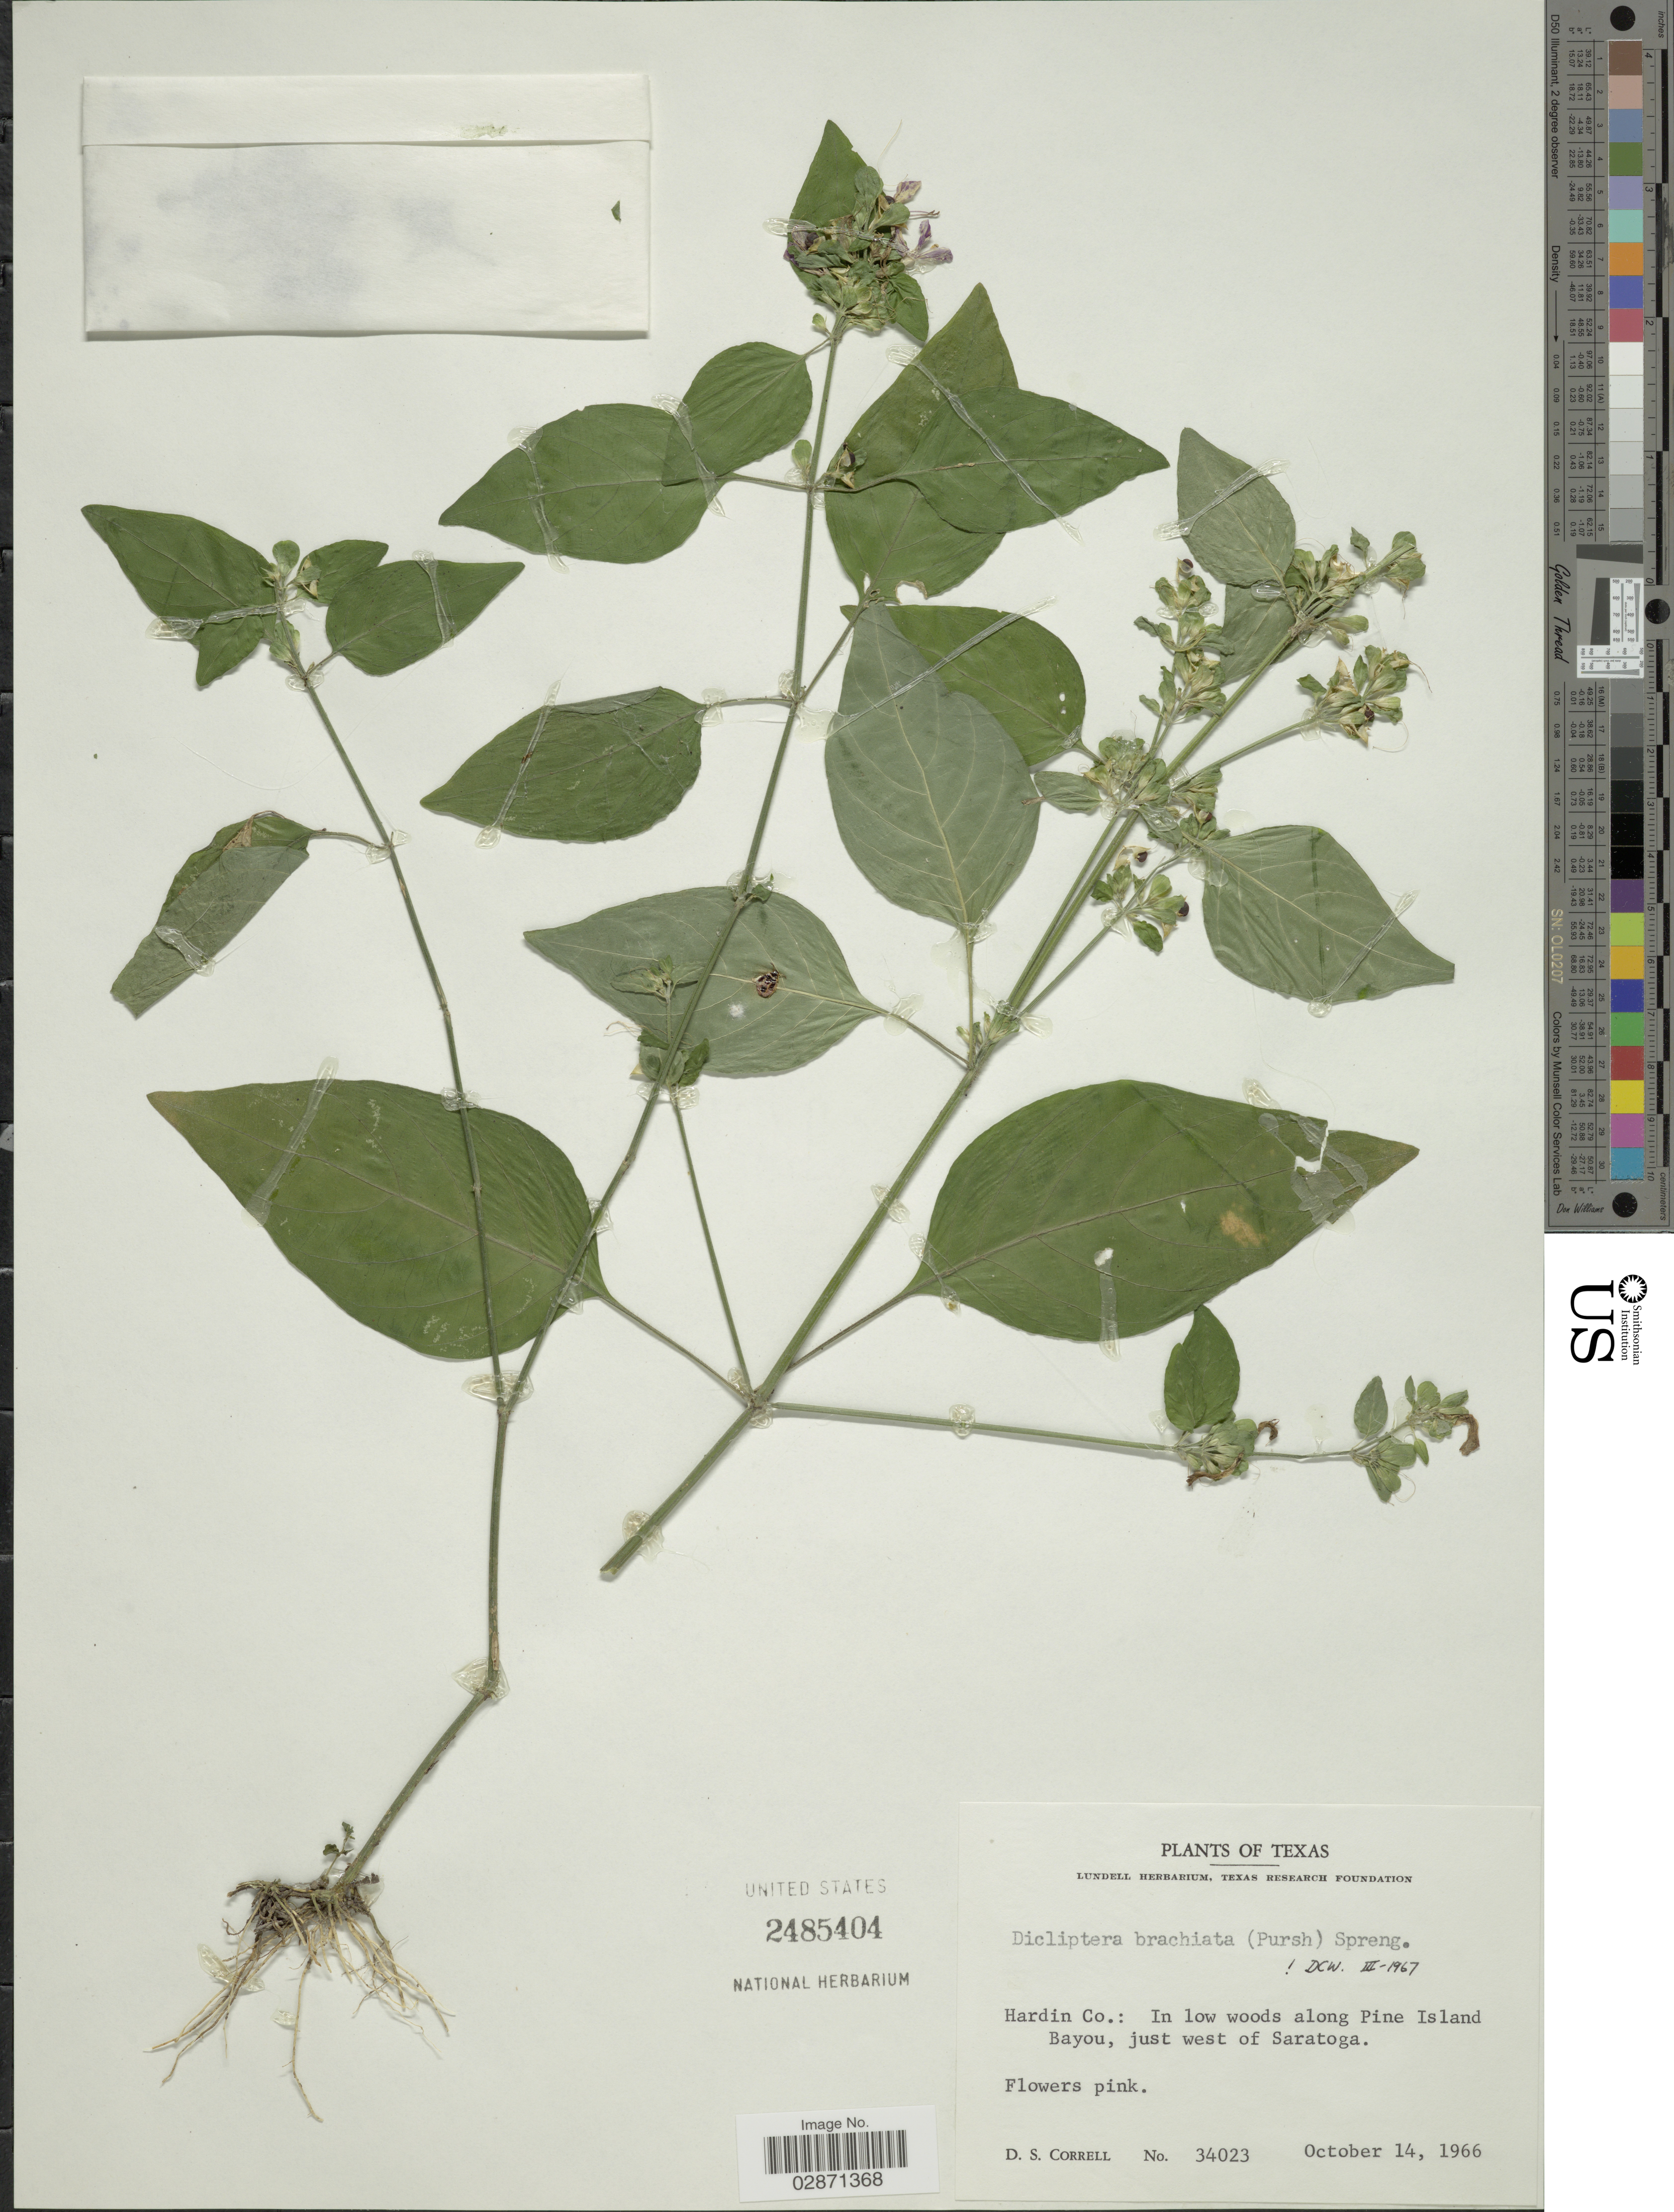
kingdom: Plantae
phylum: Tracheophyta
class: Magnoliopsida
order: Lamiales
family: Acanthaceae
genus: Dicliptera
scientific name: Dicliptera brachiata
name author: (Pursh) Spreng.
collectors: D. S. Correll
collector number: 34023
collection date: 1966-10-14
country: United States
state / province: Texas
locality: Hardin Co.: In low woods along Pine Island Bayou, just west of Saratoga.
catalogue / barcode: US 2485404